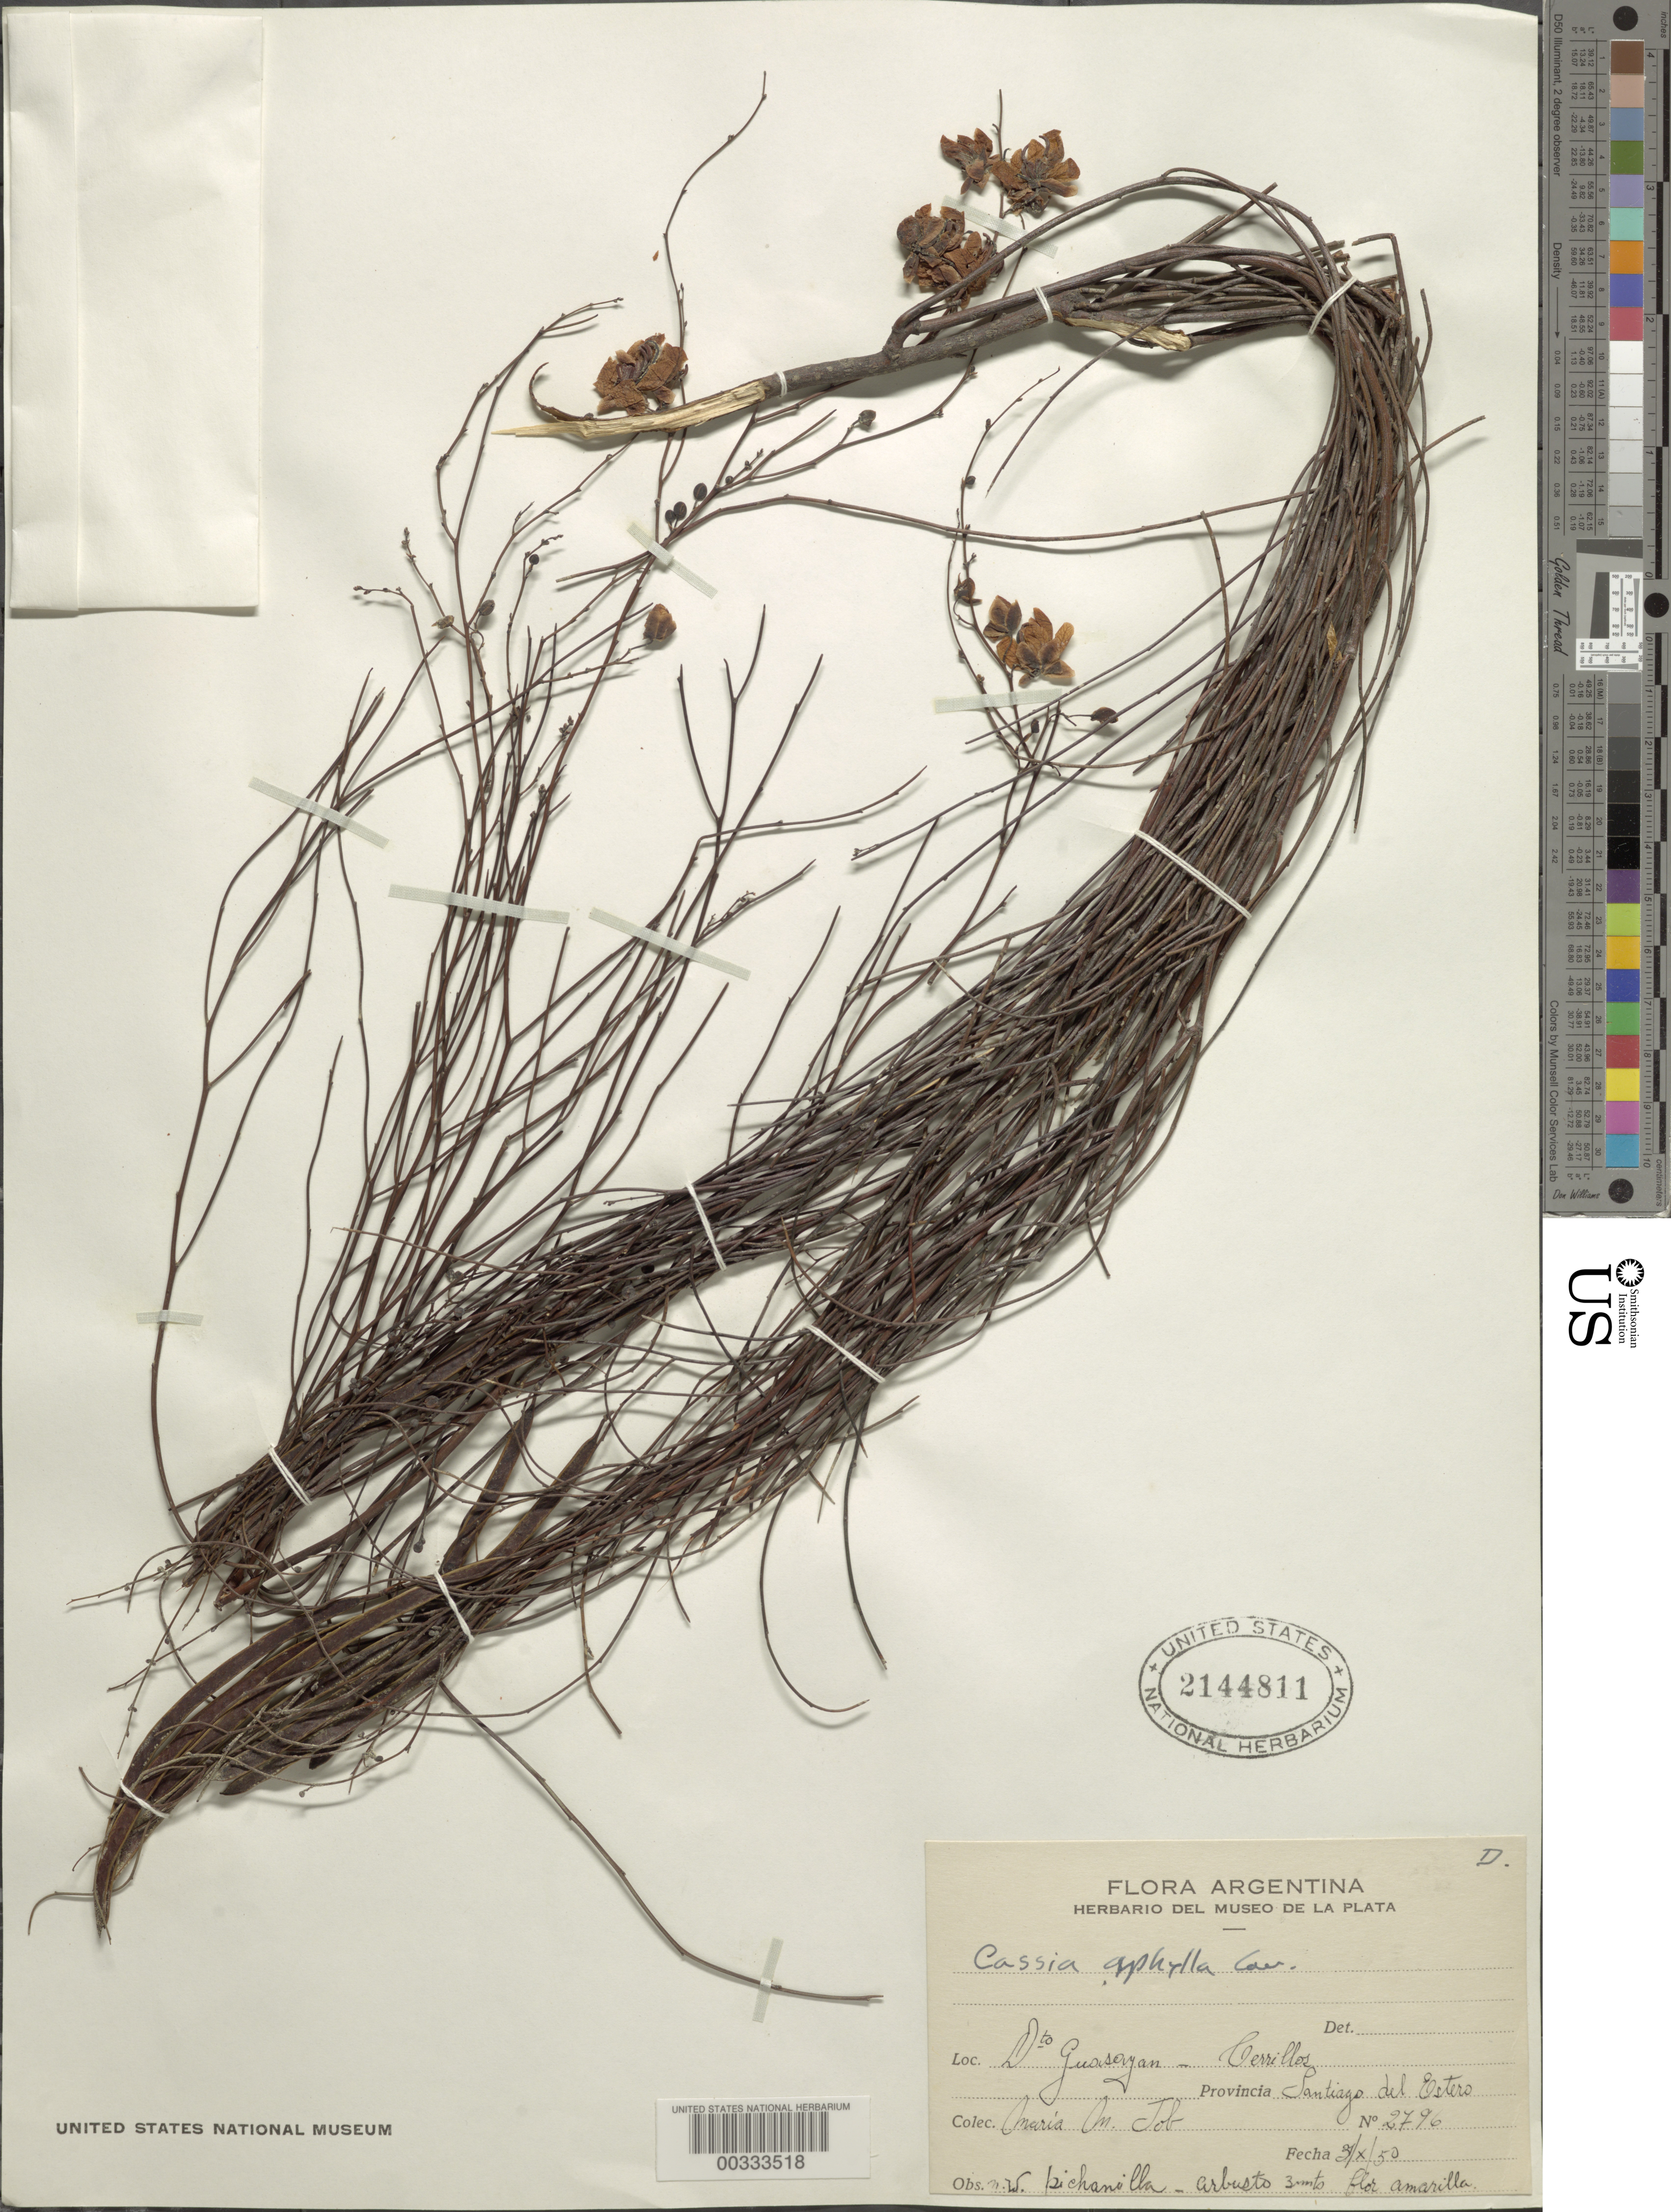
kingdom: Plantae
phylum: Tracheophyta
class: Magnoliopsida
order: Fabales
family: Fabaceae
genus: Senna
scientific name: Senna aphylla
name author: (Cav.) H.S. Irwin & Barneby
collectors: O. Job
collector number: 2796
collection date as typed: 03 Oct 1950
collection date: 1950-10-03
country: Argentina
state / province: Santiago del Estero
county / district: Guasayán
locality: Cerrillos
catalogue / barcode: US 2144811